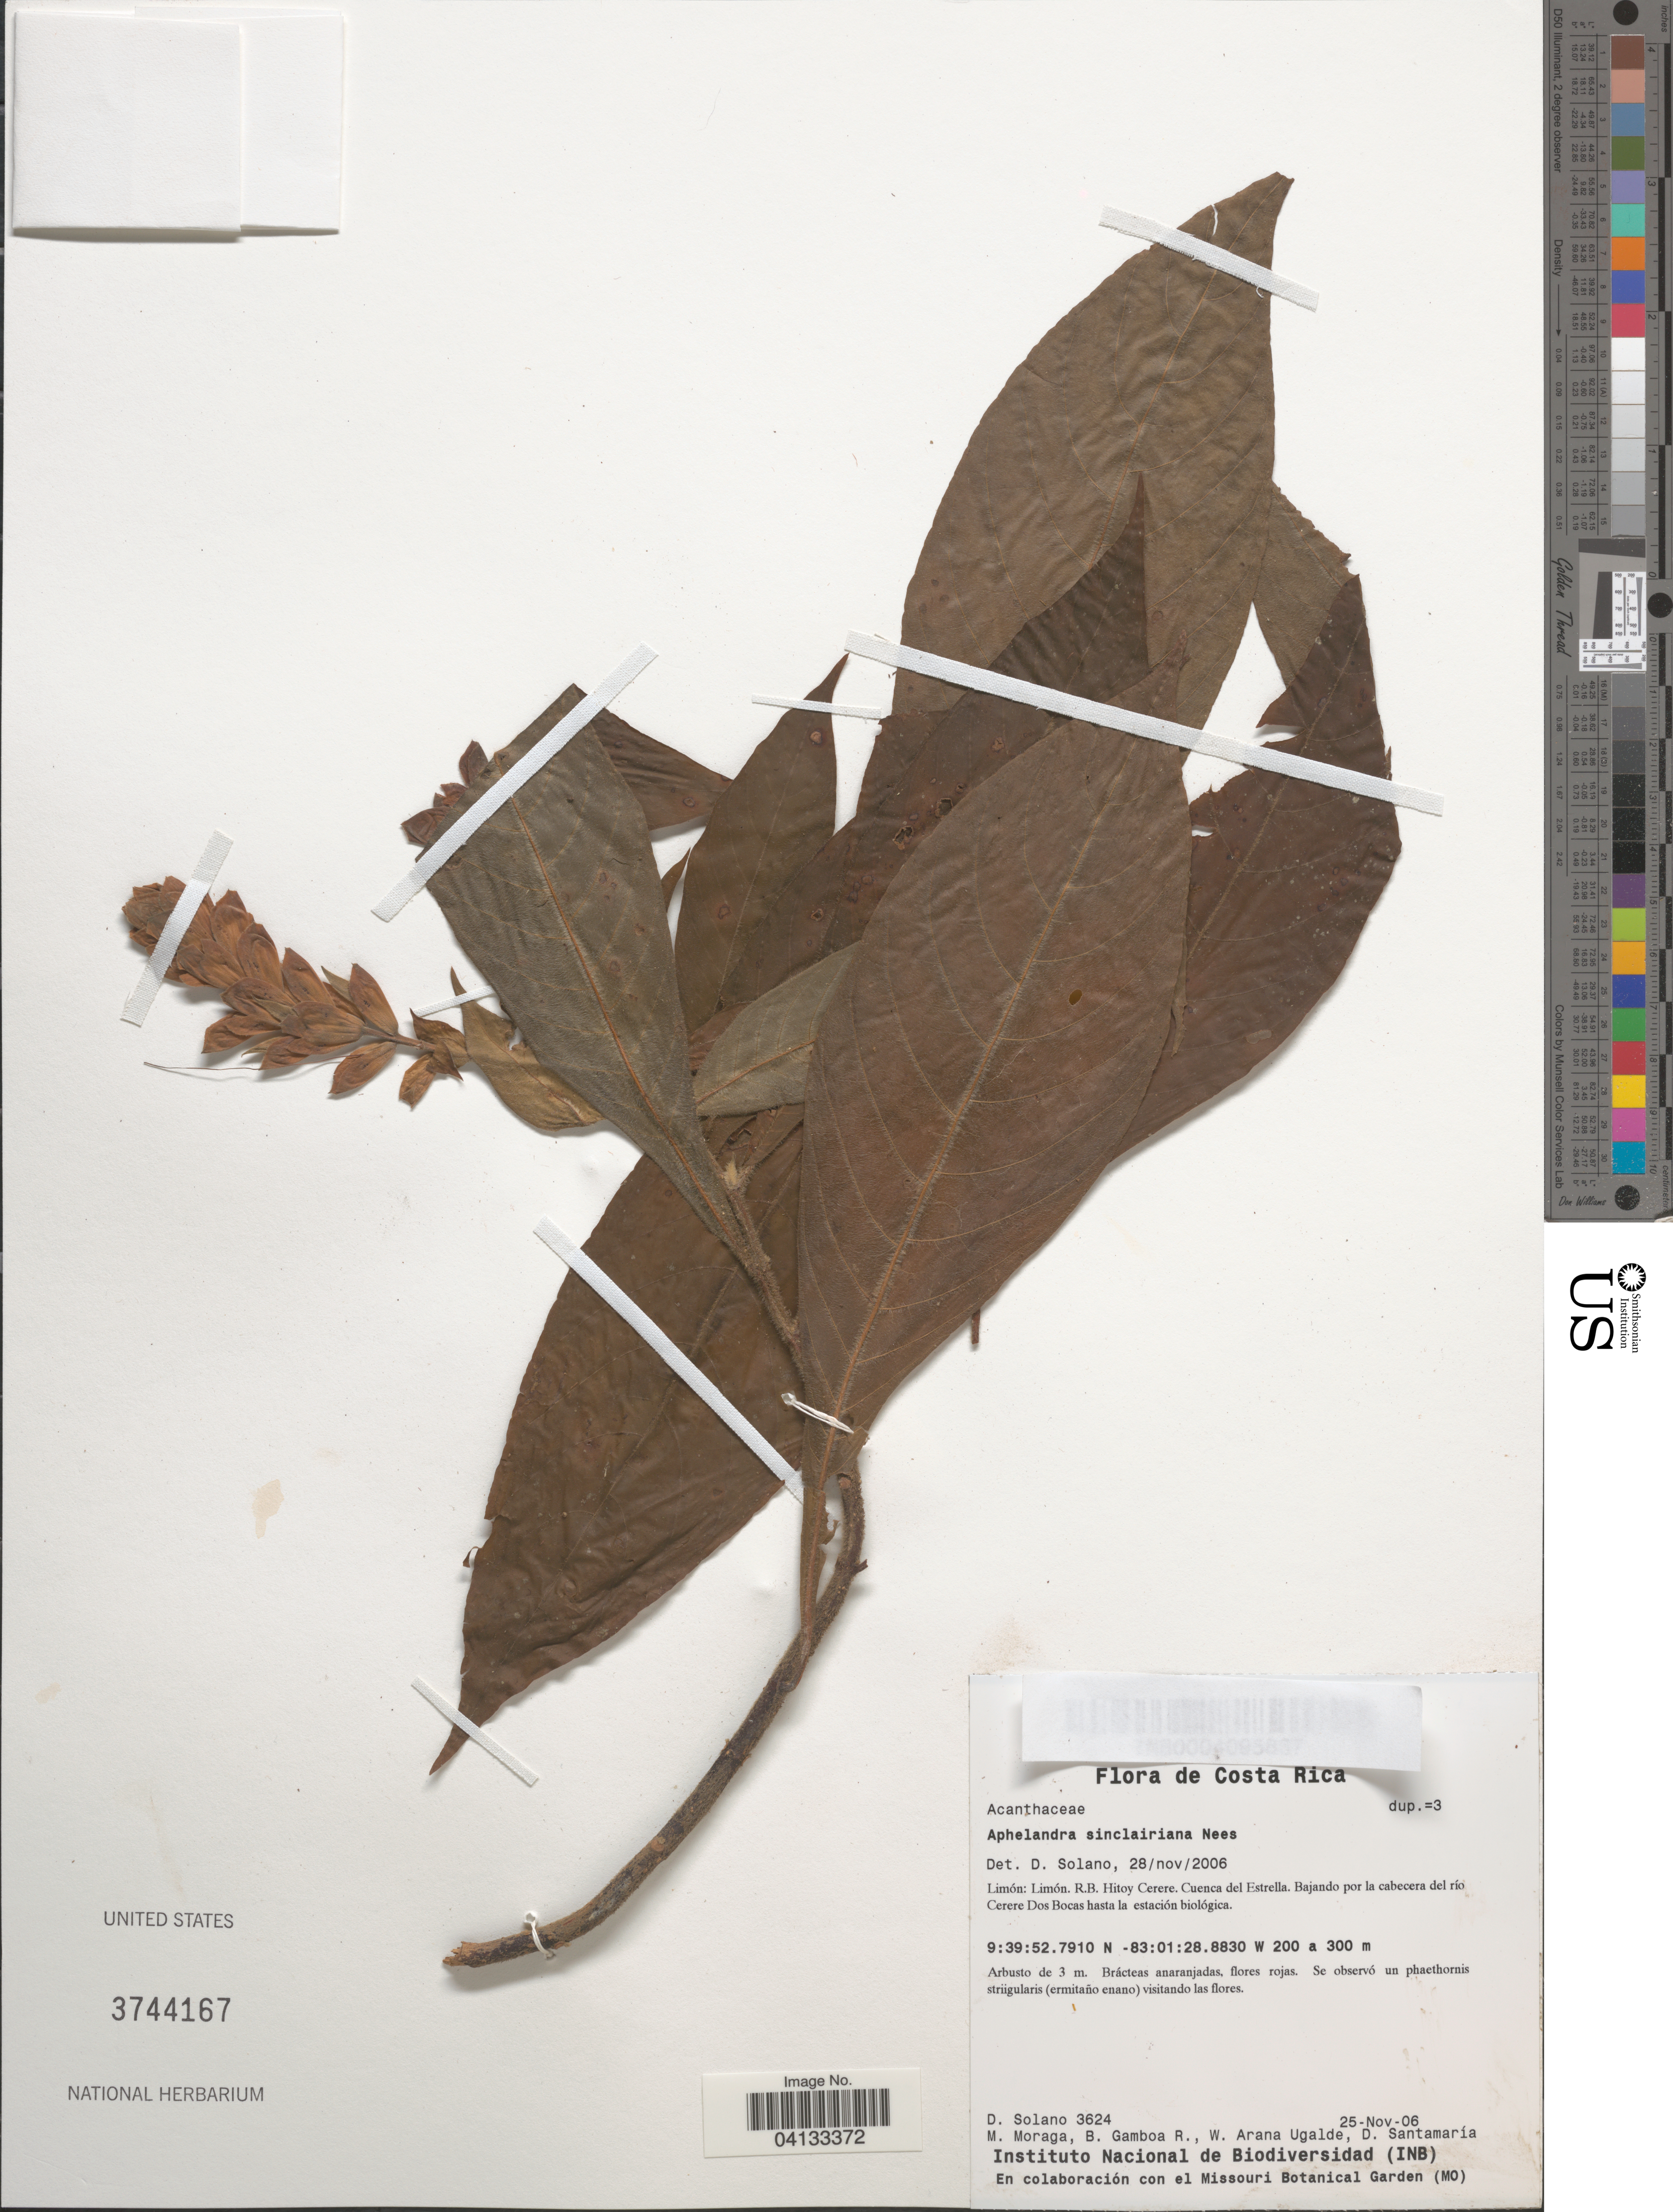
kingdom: Plantae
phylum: Tracheophyta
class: Magnoliopsida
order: Lamiales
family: Acanthaceae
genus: Aphelandra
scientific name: Aphelandra sinclairiana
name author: Nees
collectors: D. Solano, M. Moraga, B. Gamboa R., W. Arana Ugalde & D. Santamaria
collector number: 3624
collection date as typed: Transcribed d/m/y: 25/11/6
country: Costa Rica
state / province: Limón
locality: Limón. R.B. Hitoy Cerere. Cuenca del Estrella. Bajando por la cabecera del río Cerere Dos Bocas hasta la estación biológica.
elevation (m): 200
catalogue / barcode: US 3744167